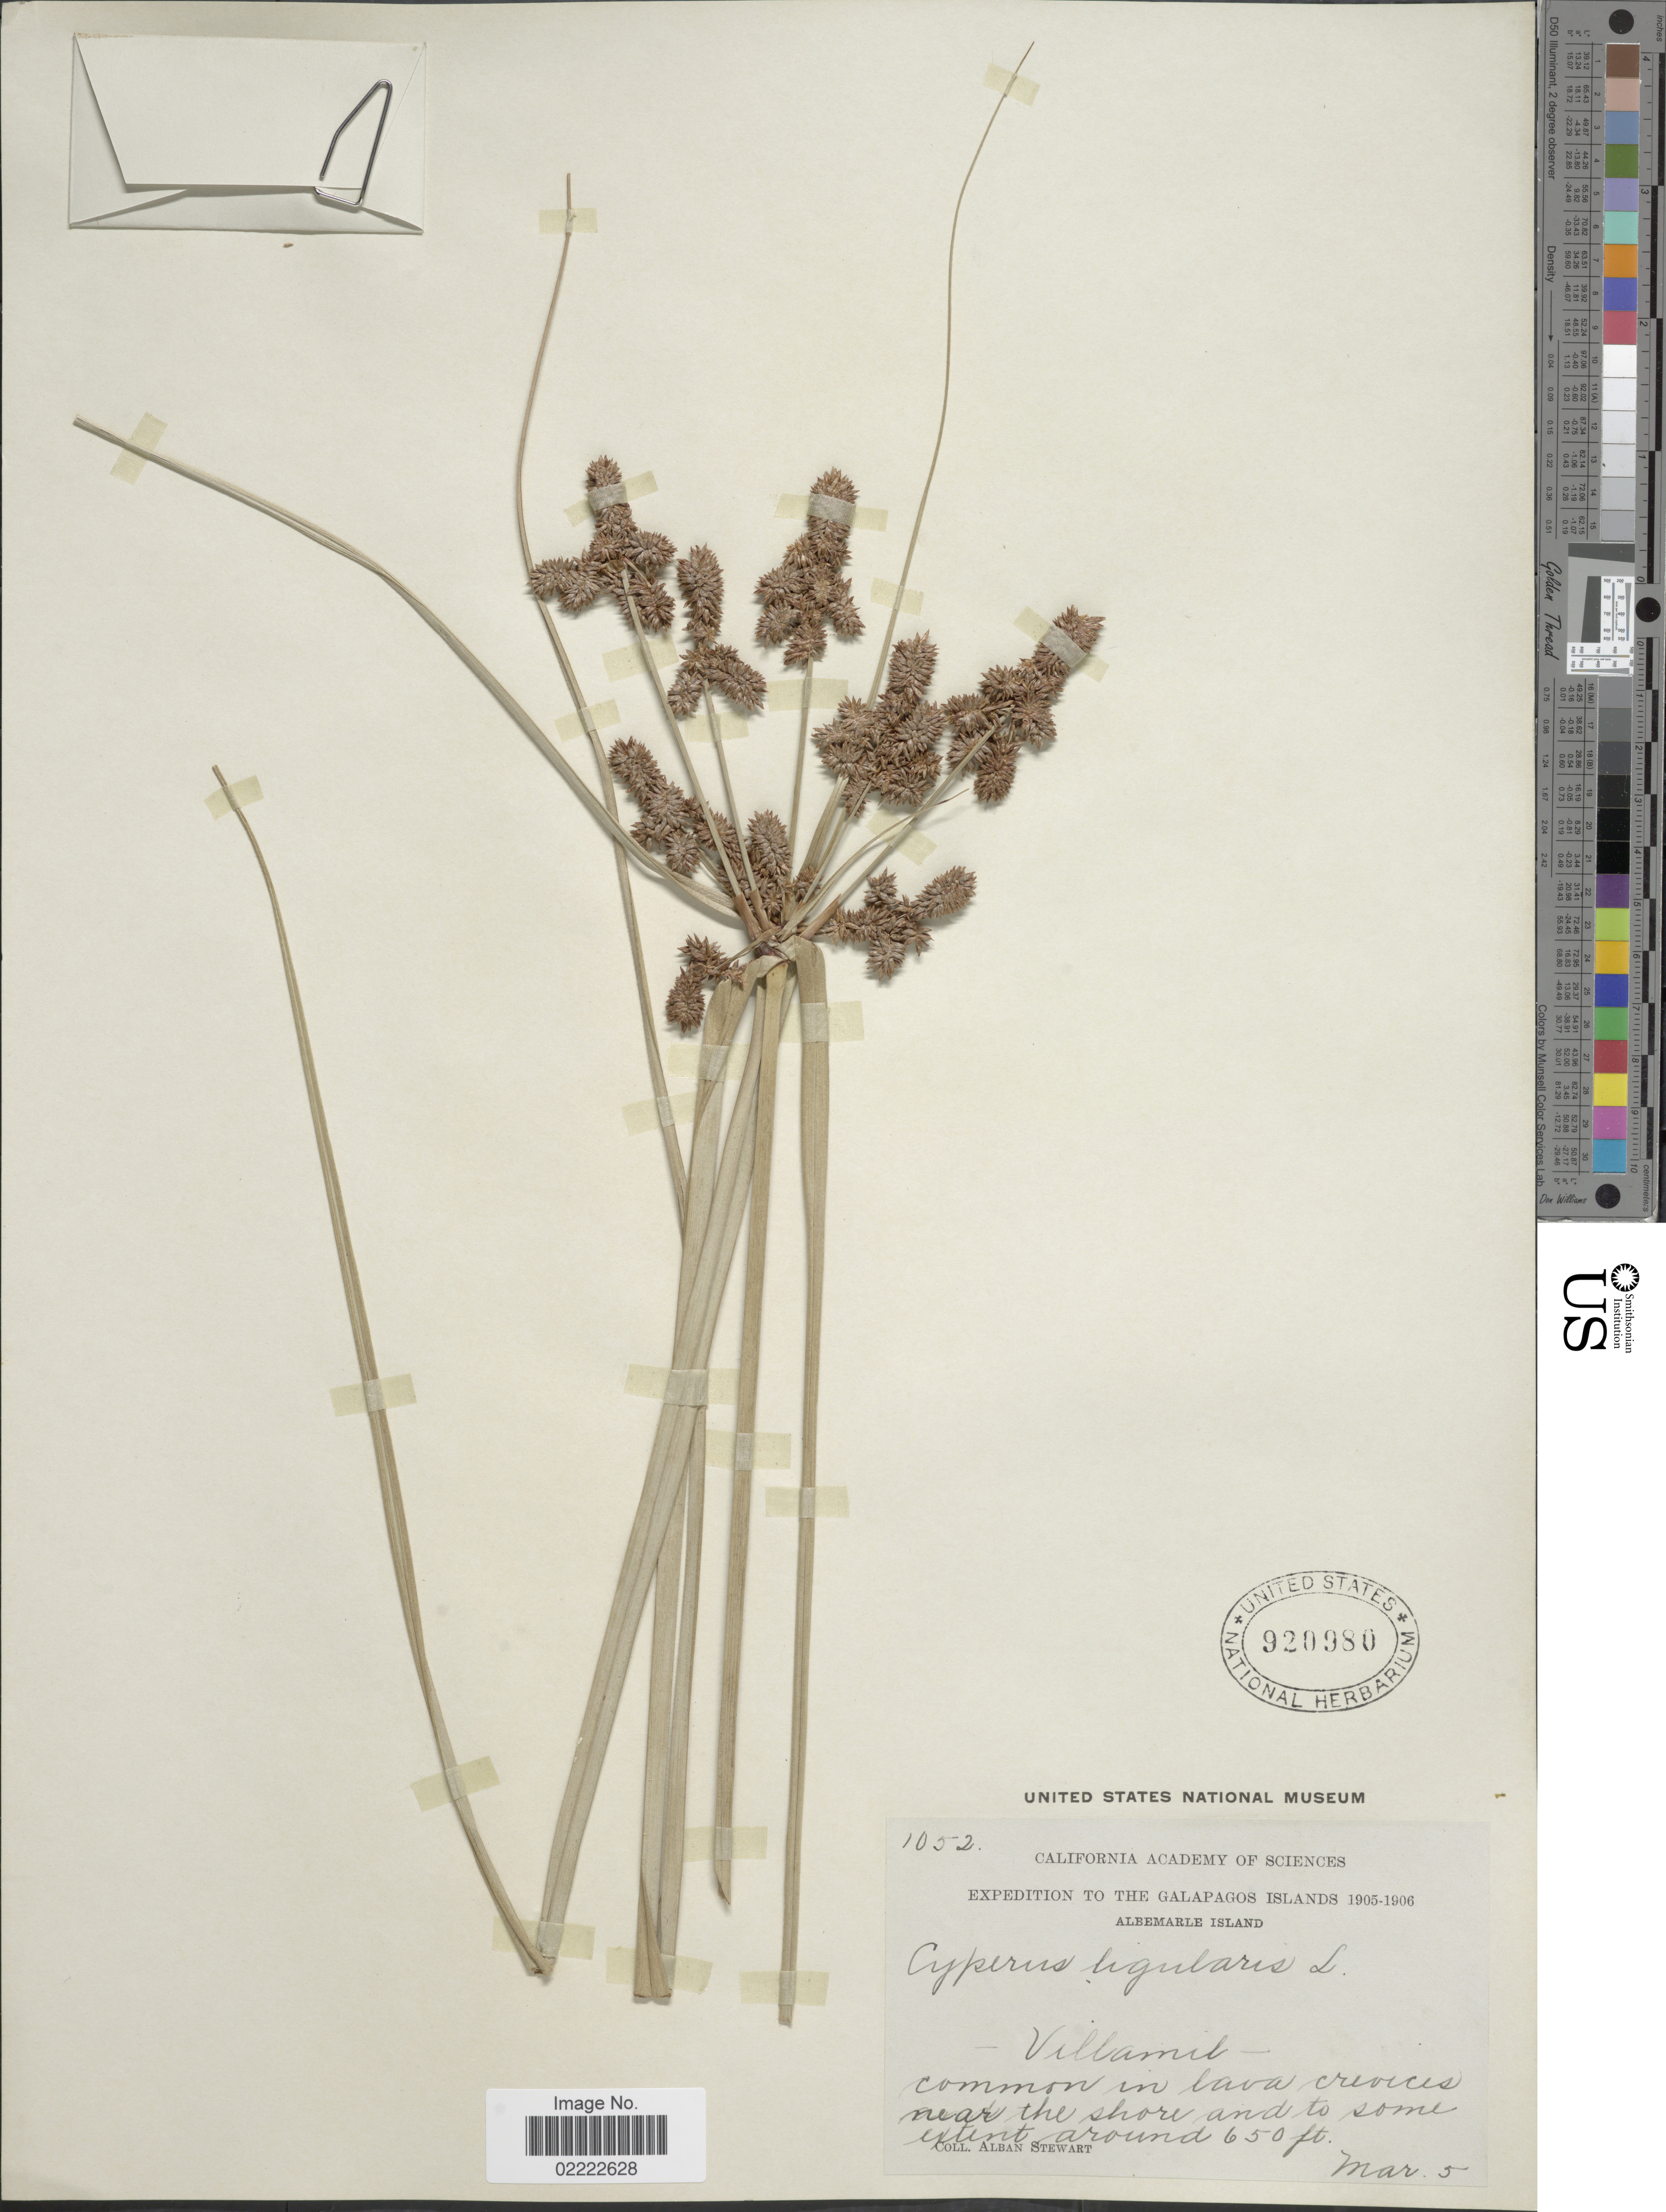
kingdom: Plantae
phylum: Tracheophyta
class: Liliopsida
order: Poales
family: Cyperaceae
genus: Cyperus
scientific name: Cyperus ligularis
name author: L.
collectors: A. Stewart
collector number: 1052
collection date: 1905-03-05/1906-03-05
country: Ecuador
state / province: Colón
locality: Galapagos Islands, Albemarle Island, Villamil, in lava crevices near the shore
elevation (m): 198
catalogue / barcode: US 920980